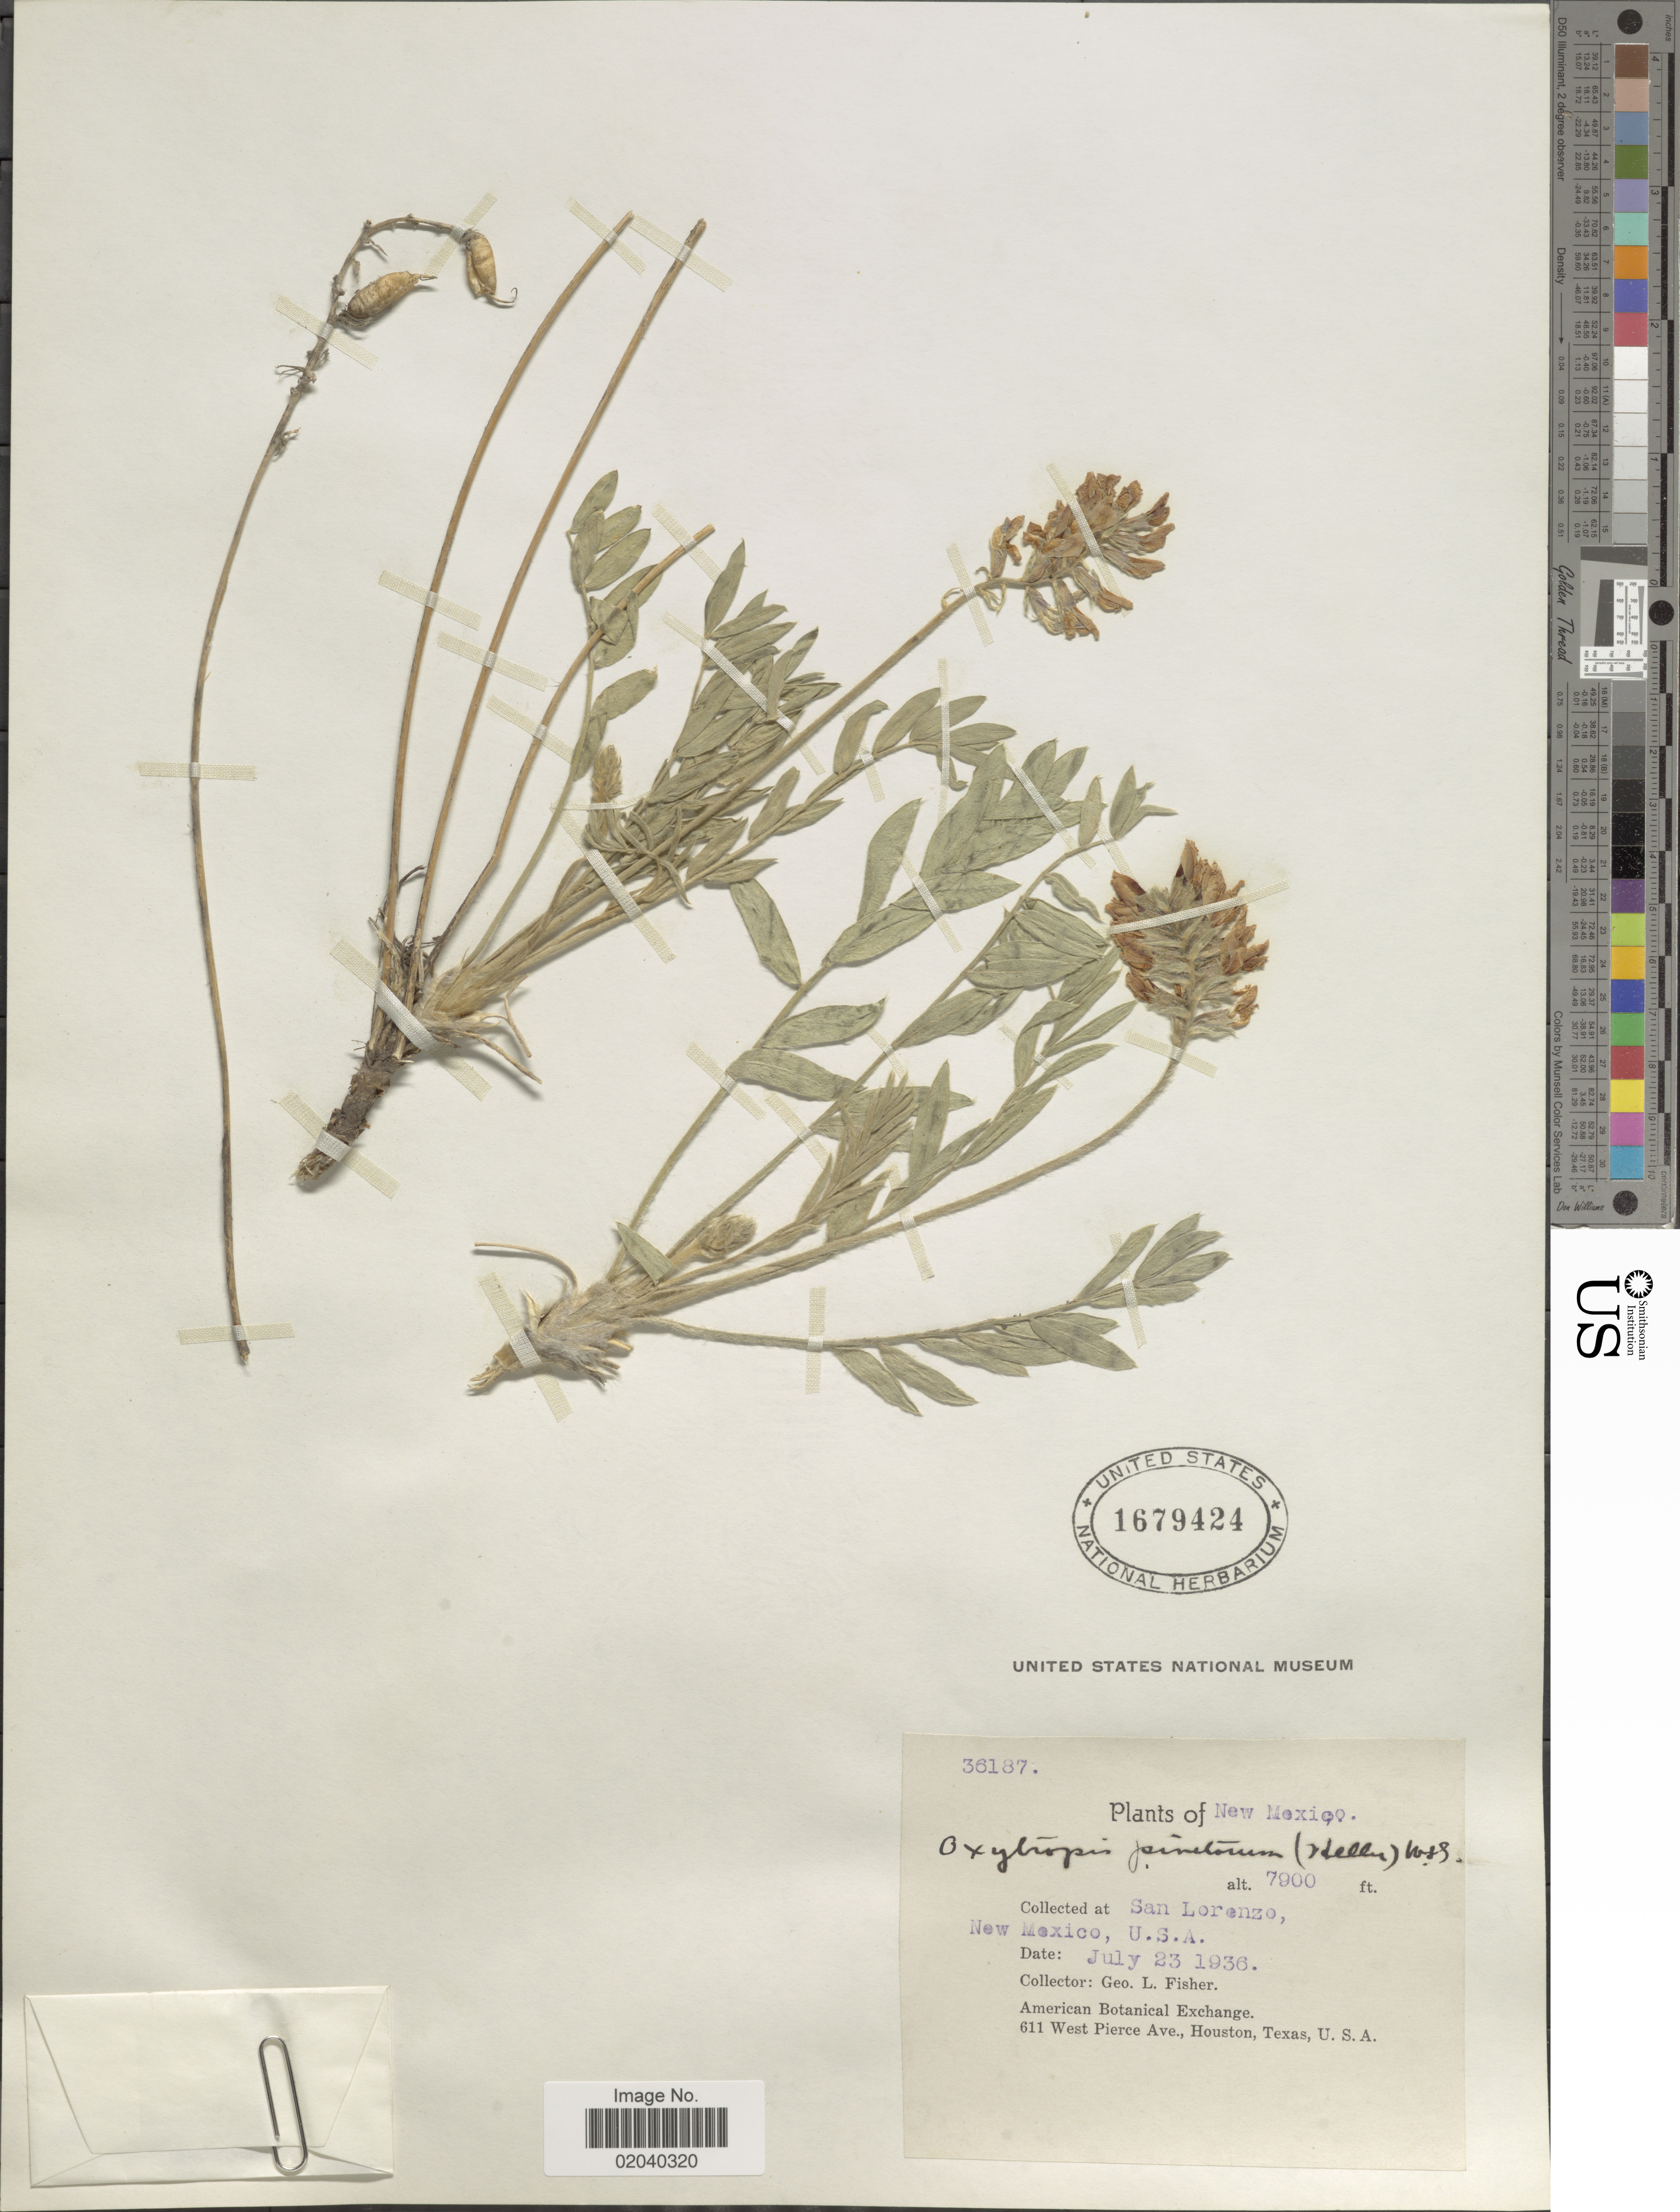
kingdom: Plantae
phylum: Tracheophyta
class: Magnoliopsida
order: Fabales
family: Fabaceae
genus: Oxytropis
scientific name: Oxytropis sericea var. sericea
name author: Nutt.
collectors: G. L. Fisher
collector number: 36187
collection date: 1936-07-23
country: United States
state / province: New Mexico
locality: San Lorenzo, New Mexico, U.S.A.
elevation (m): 2408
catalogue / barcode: US 1679424